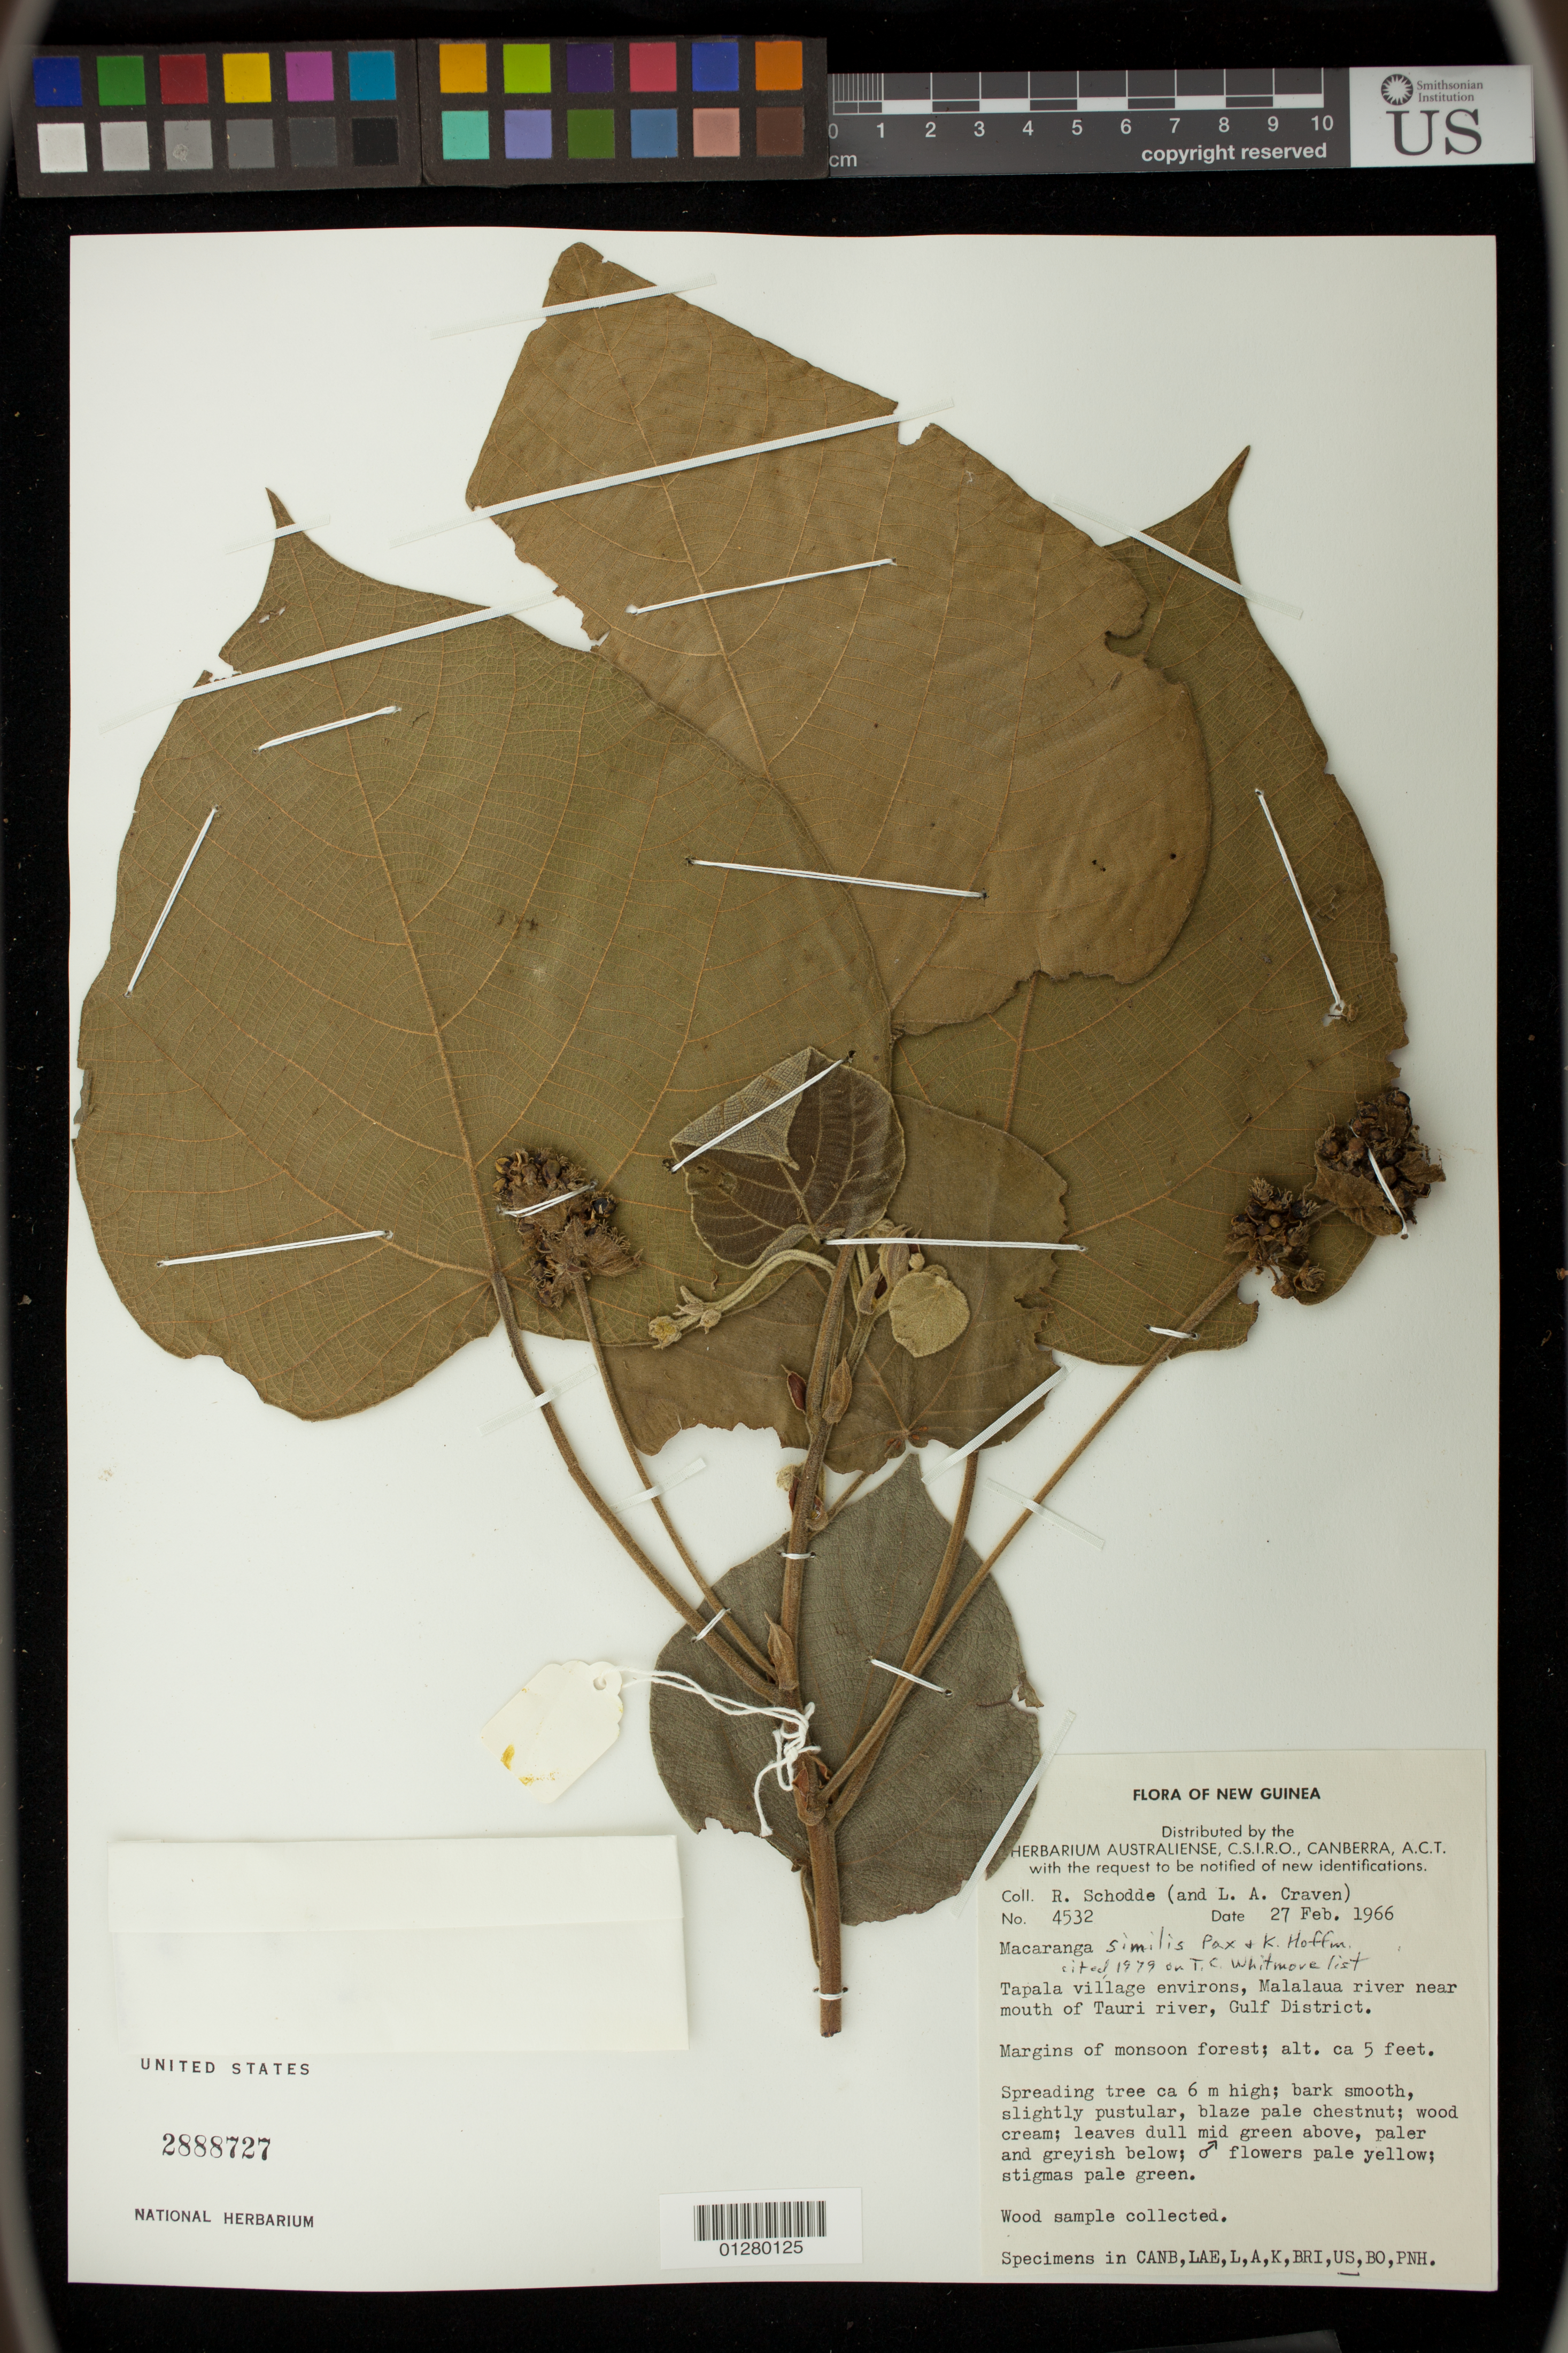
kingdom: Plantae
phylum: Tracheophyta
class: Magnoliopsida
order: Malpighiales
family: Euphorbiaceae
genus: Macaranga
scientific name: Macaranga similis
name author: Pax & K. Hoffm.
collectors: R. Schodde & L. A. Craven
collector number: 4532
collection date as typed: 27 Feb 1966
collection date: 1966-02-27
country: Papua New Guinea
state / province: Gulf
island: New Guinea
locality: Tapala village environs, Malalaua River near mouth of Tauri river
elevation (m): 2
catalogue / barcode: US 2888727